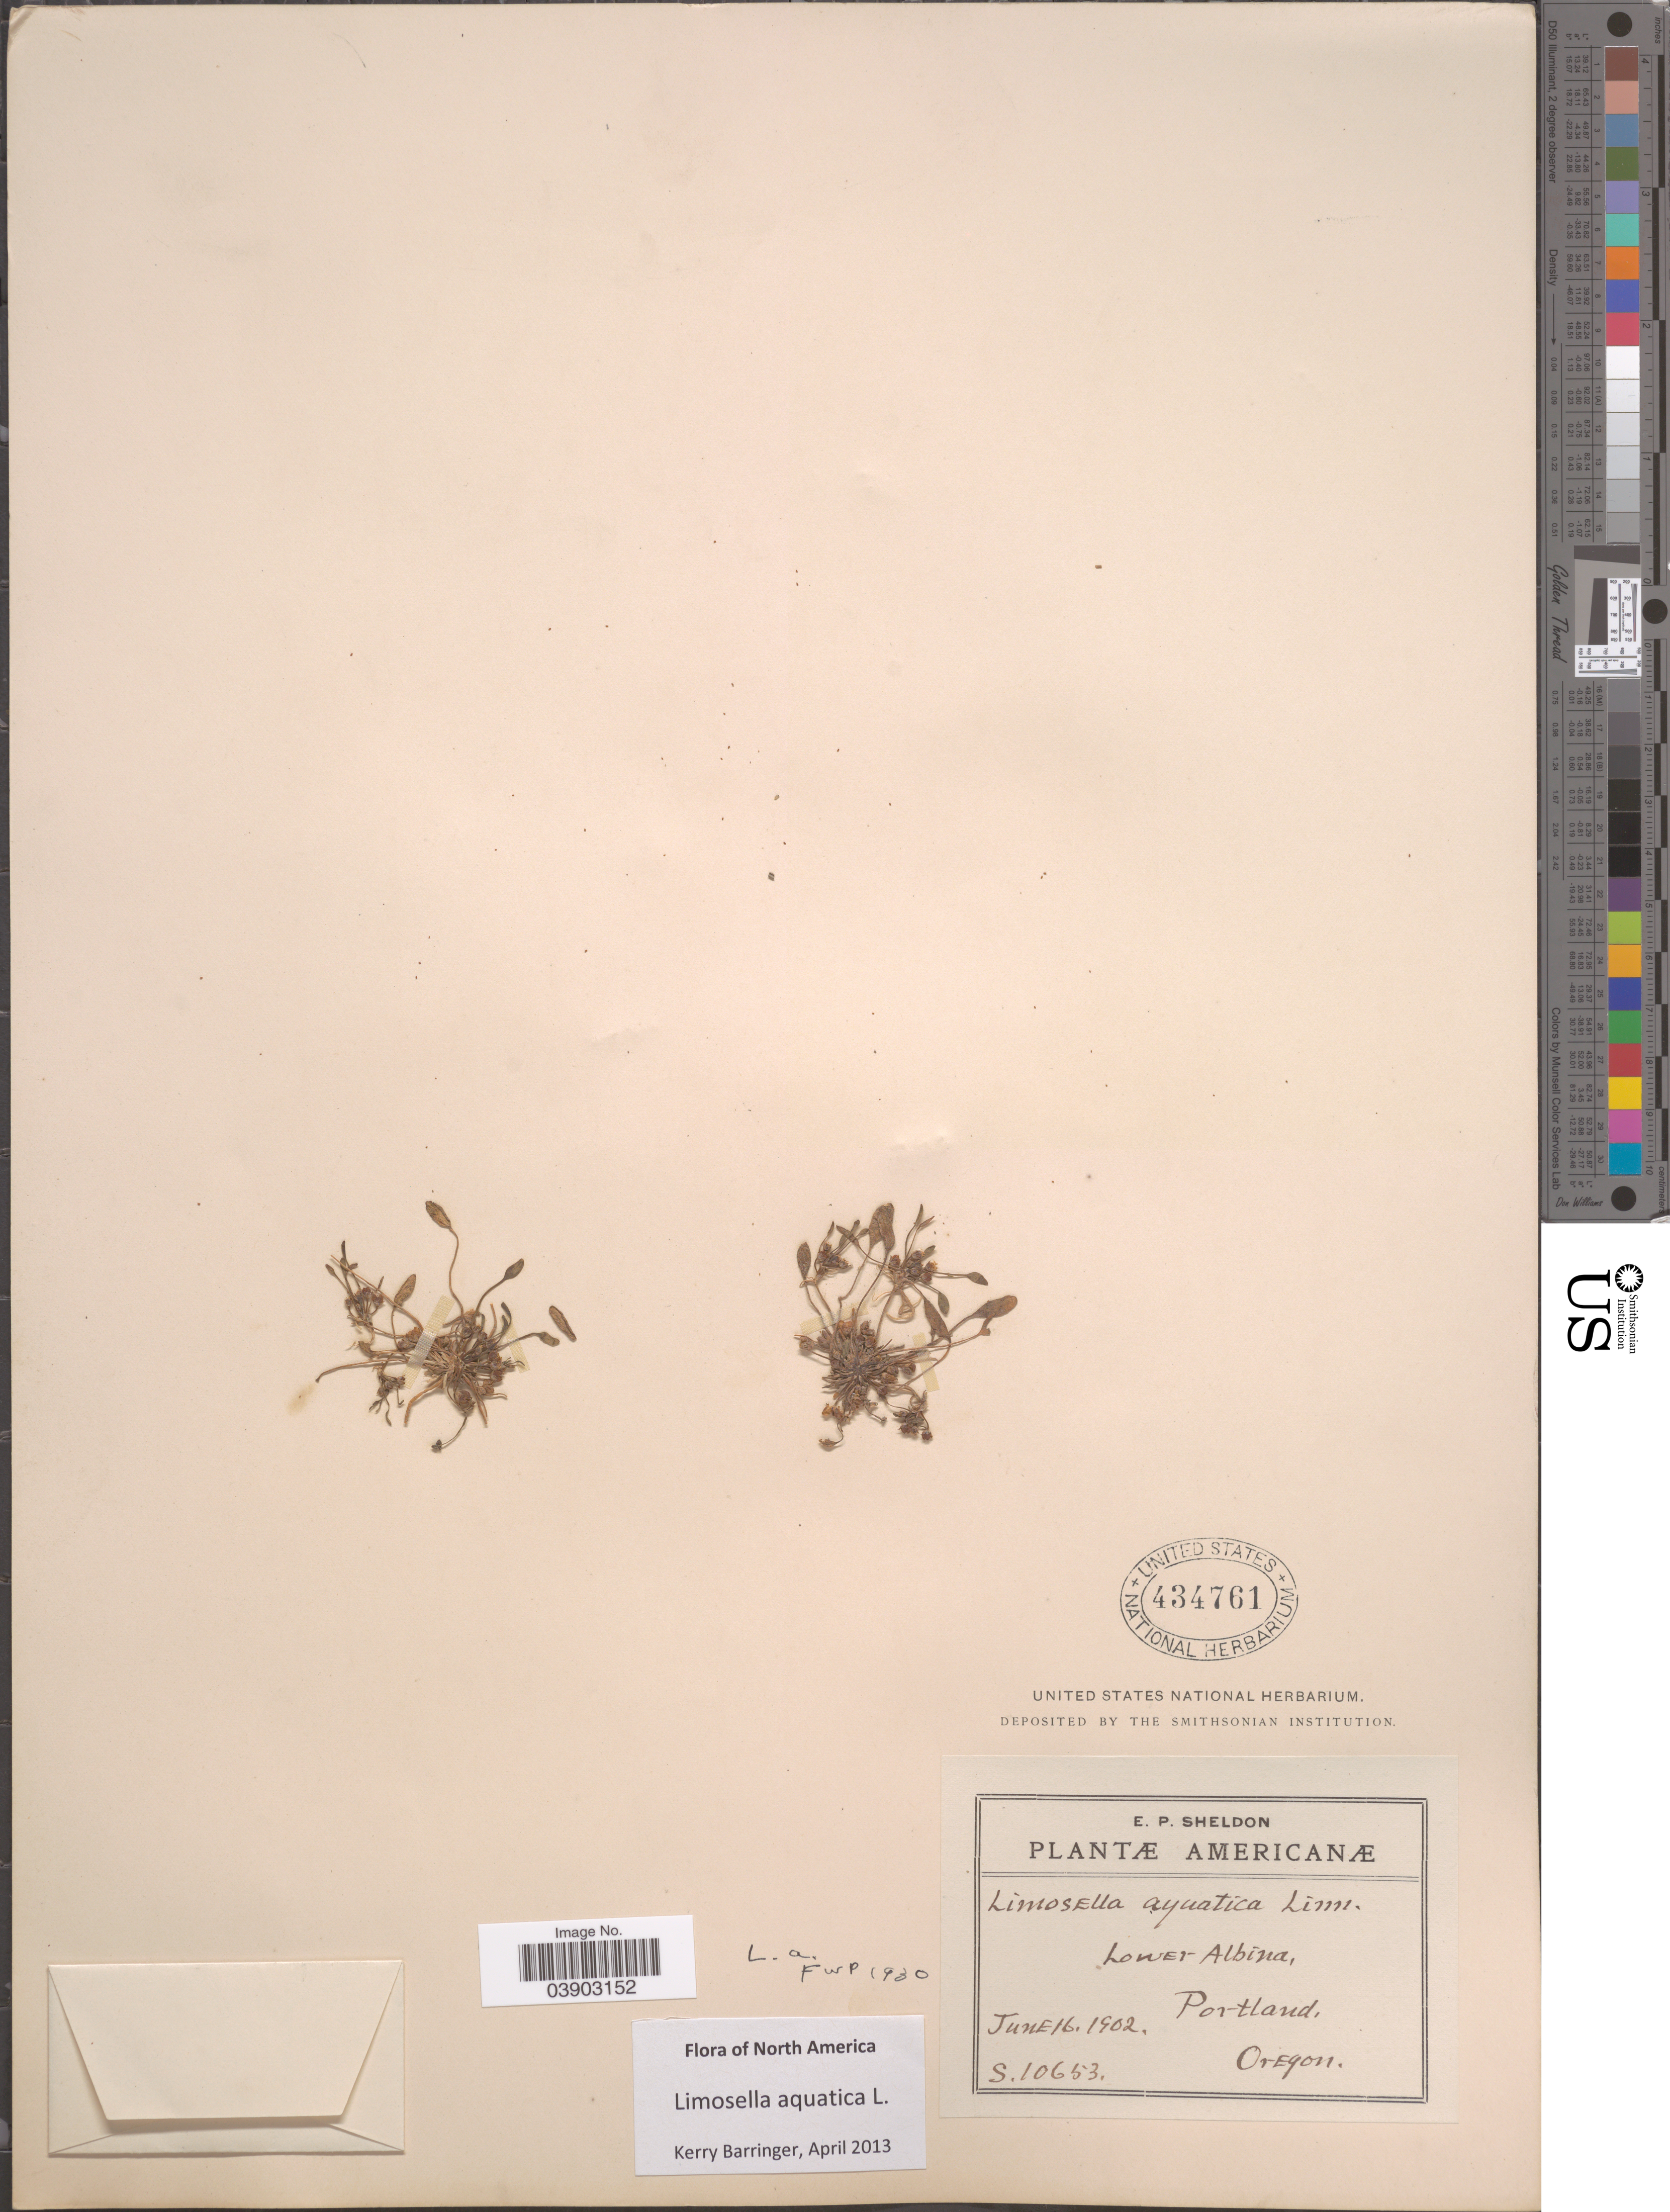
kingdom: Plantae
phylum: Tracheophyta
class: Magnoliopsida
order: Lamiales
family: Scrophulariaceae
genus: Limosella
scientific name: Limosella aquatica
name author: L.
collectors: E. P. Sheldon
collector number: S.10653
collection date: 1902-06-16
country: United States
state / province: Oregon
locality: Lower Albina. Portland.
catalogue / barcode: US 434761